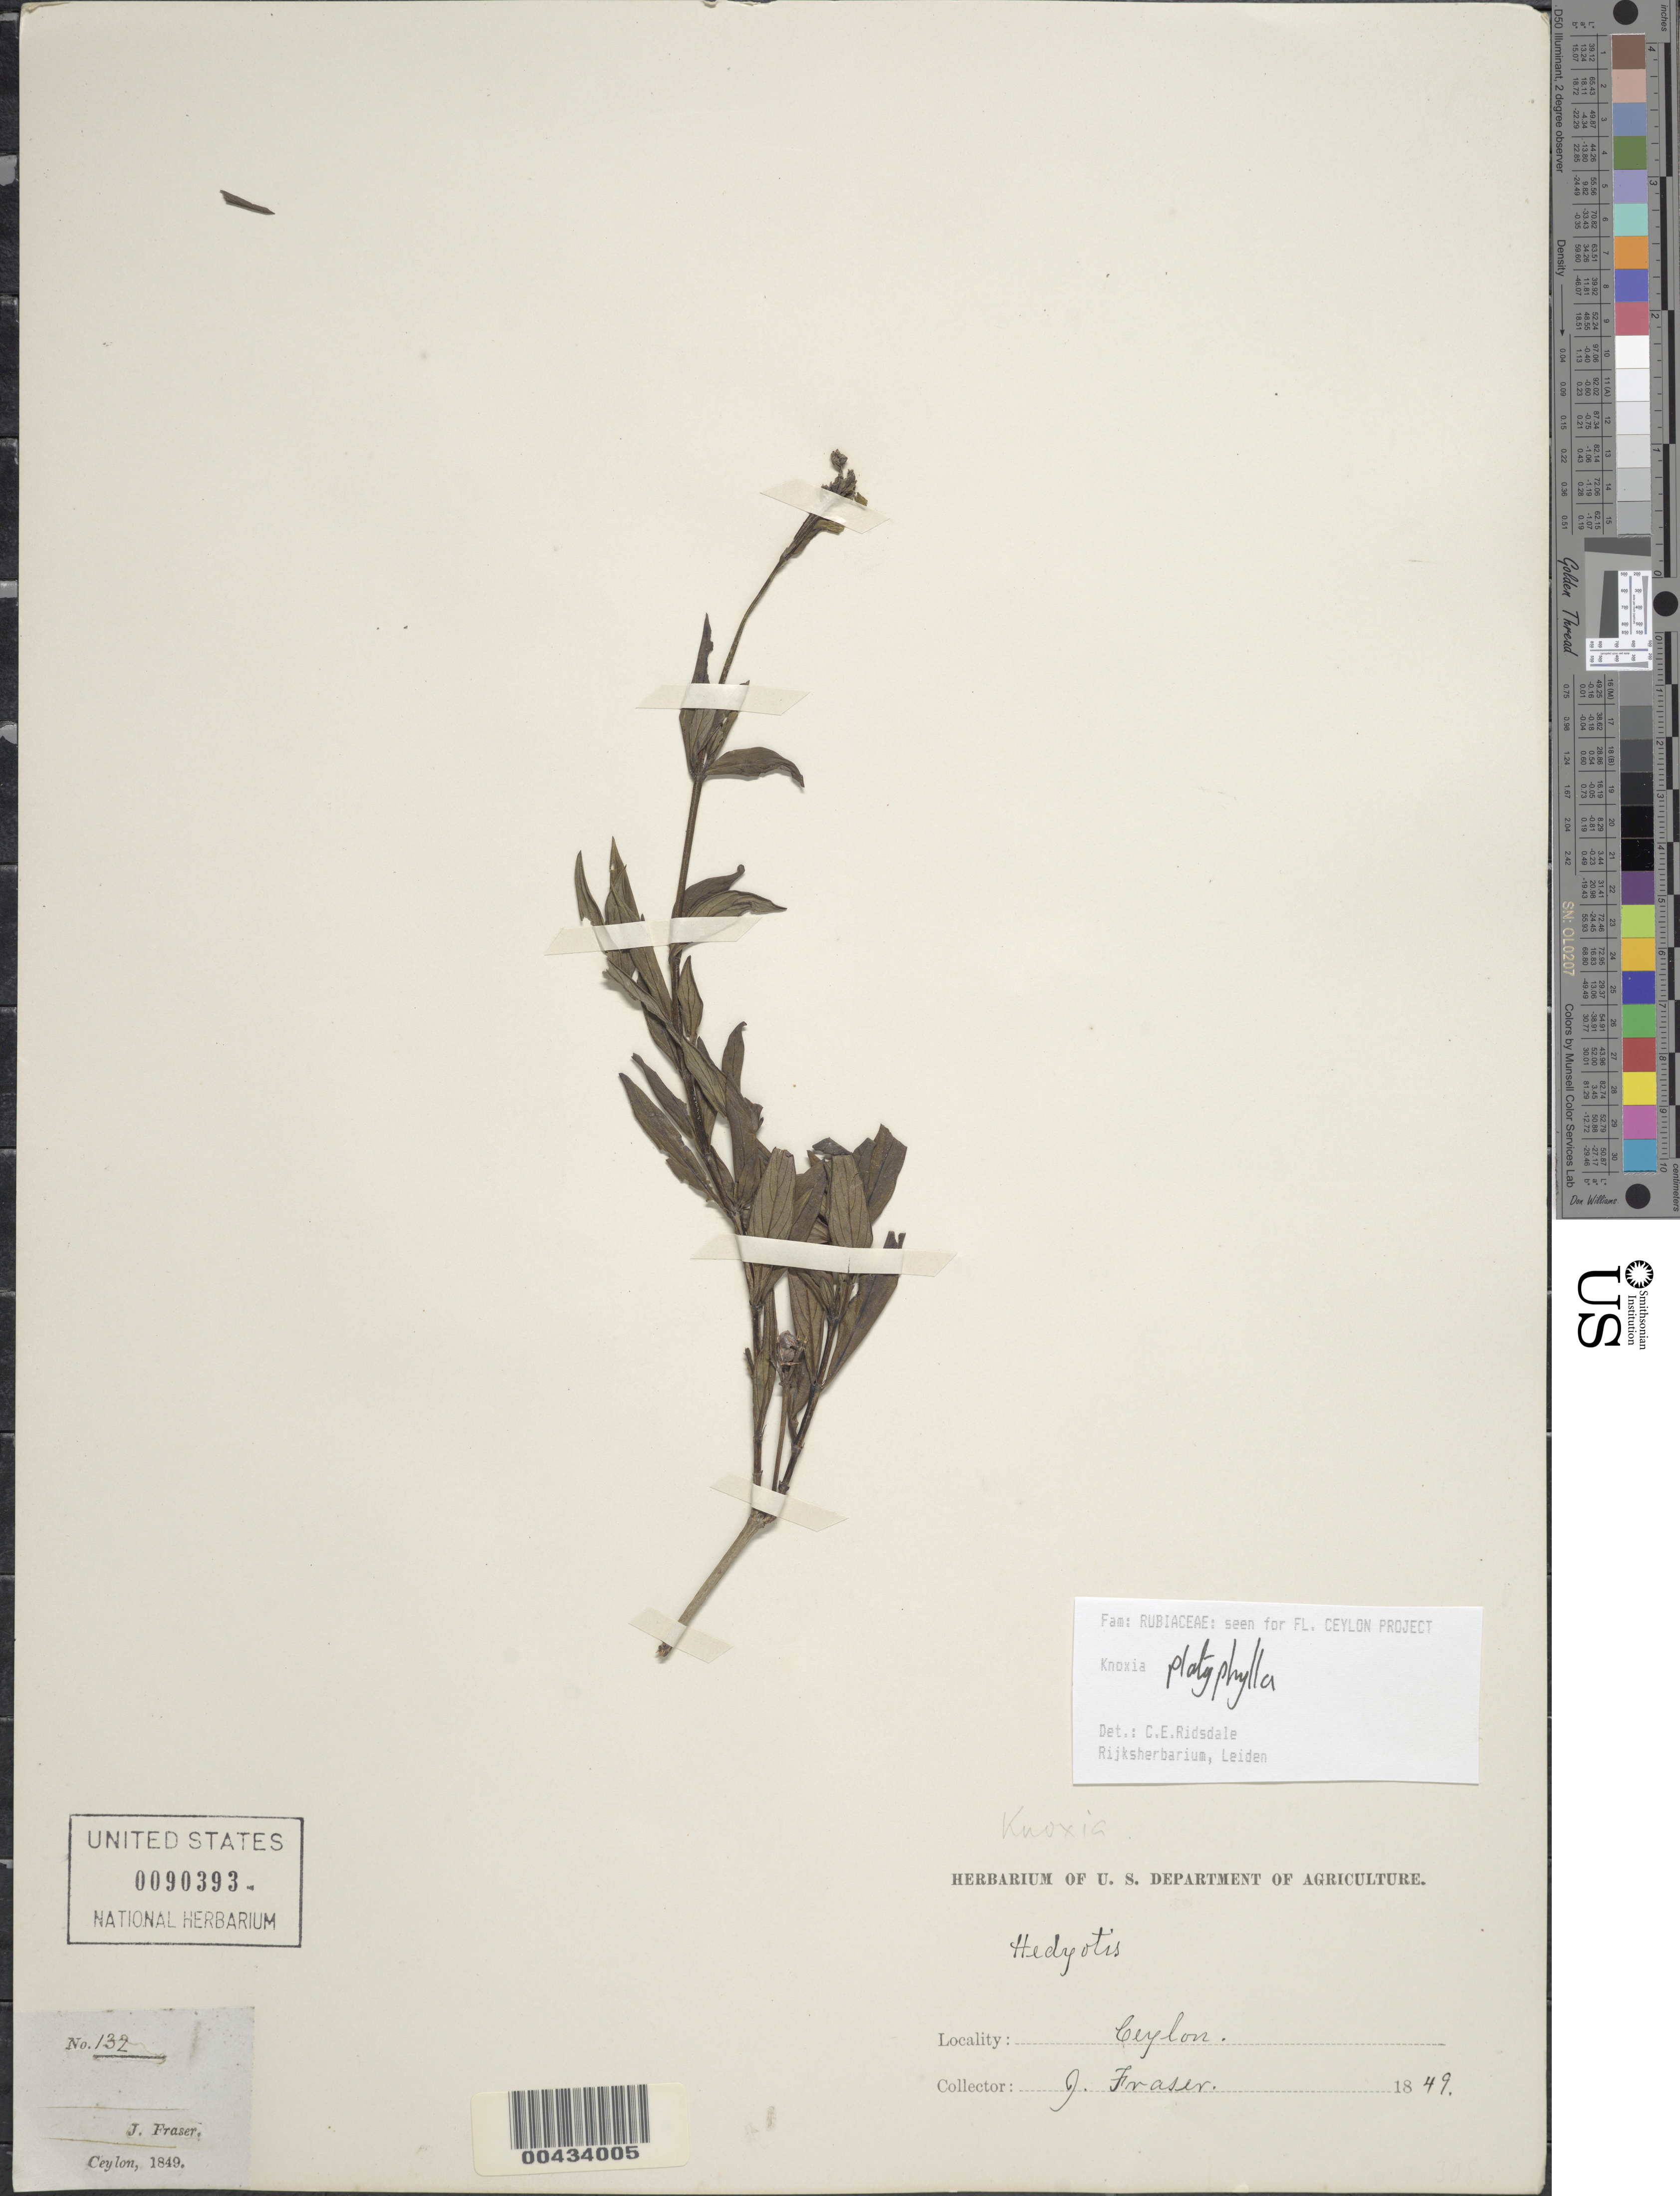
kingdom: Plantae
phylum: Tracheophyta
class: Magnoliopsida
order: Gentianales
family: Rubiaceae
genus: Knoxia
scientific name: Knoxia platycarpa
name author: Arn.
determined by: Strong, Mark T., (BOT), Smithsonian Institution - National Museum of Natural History (UNITED STATES)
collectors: J. Fraser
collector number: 132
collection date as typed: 1849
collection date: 1849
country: Sri Lanka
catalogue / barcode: US 90393